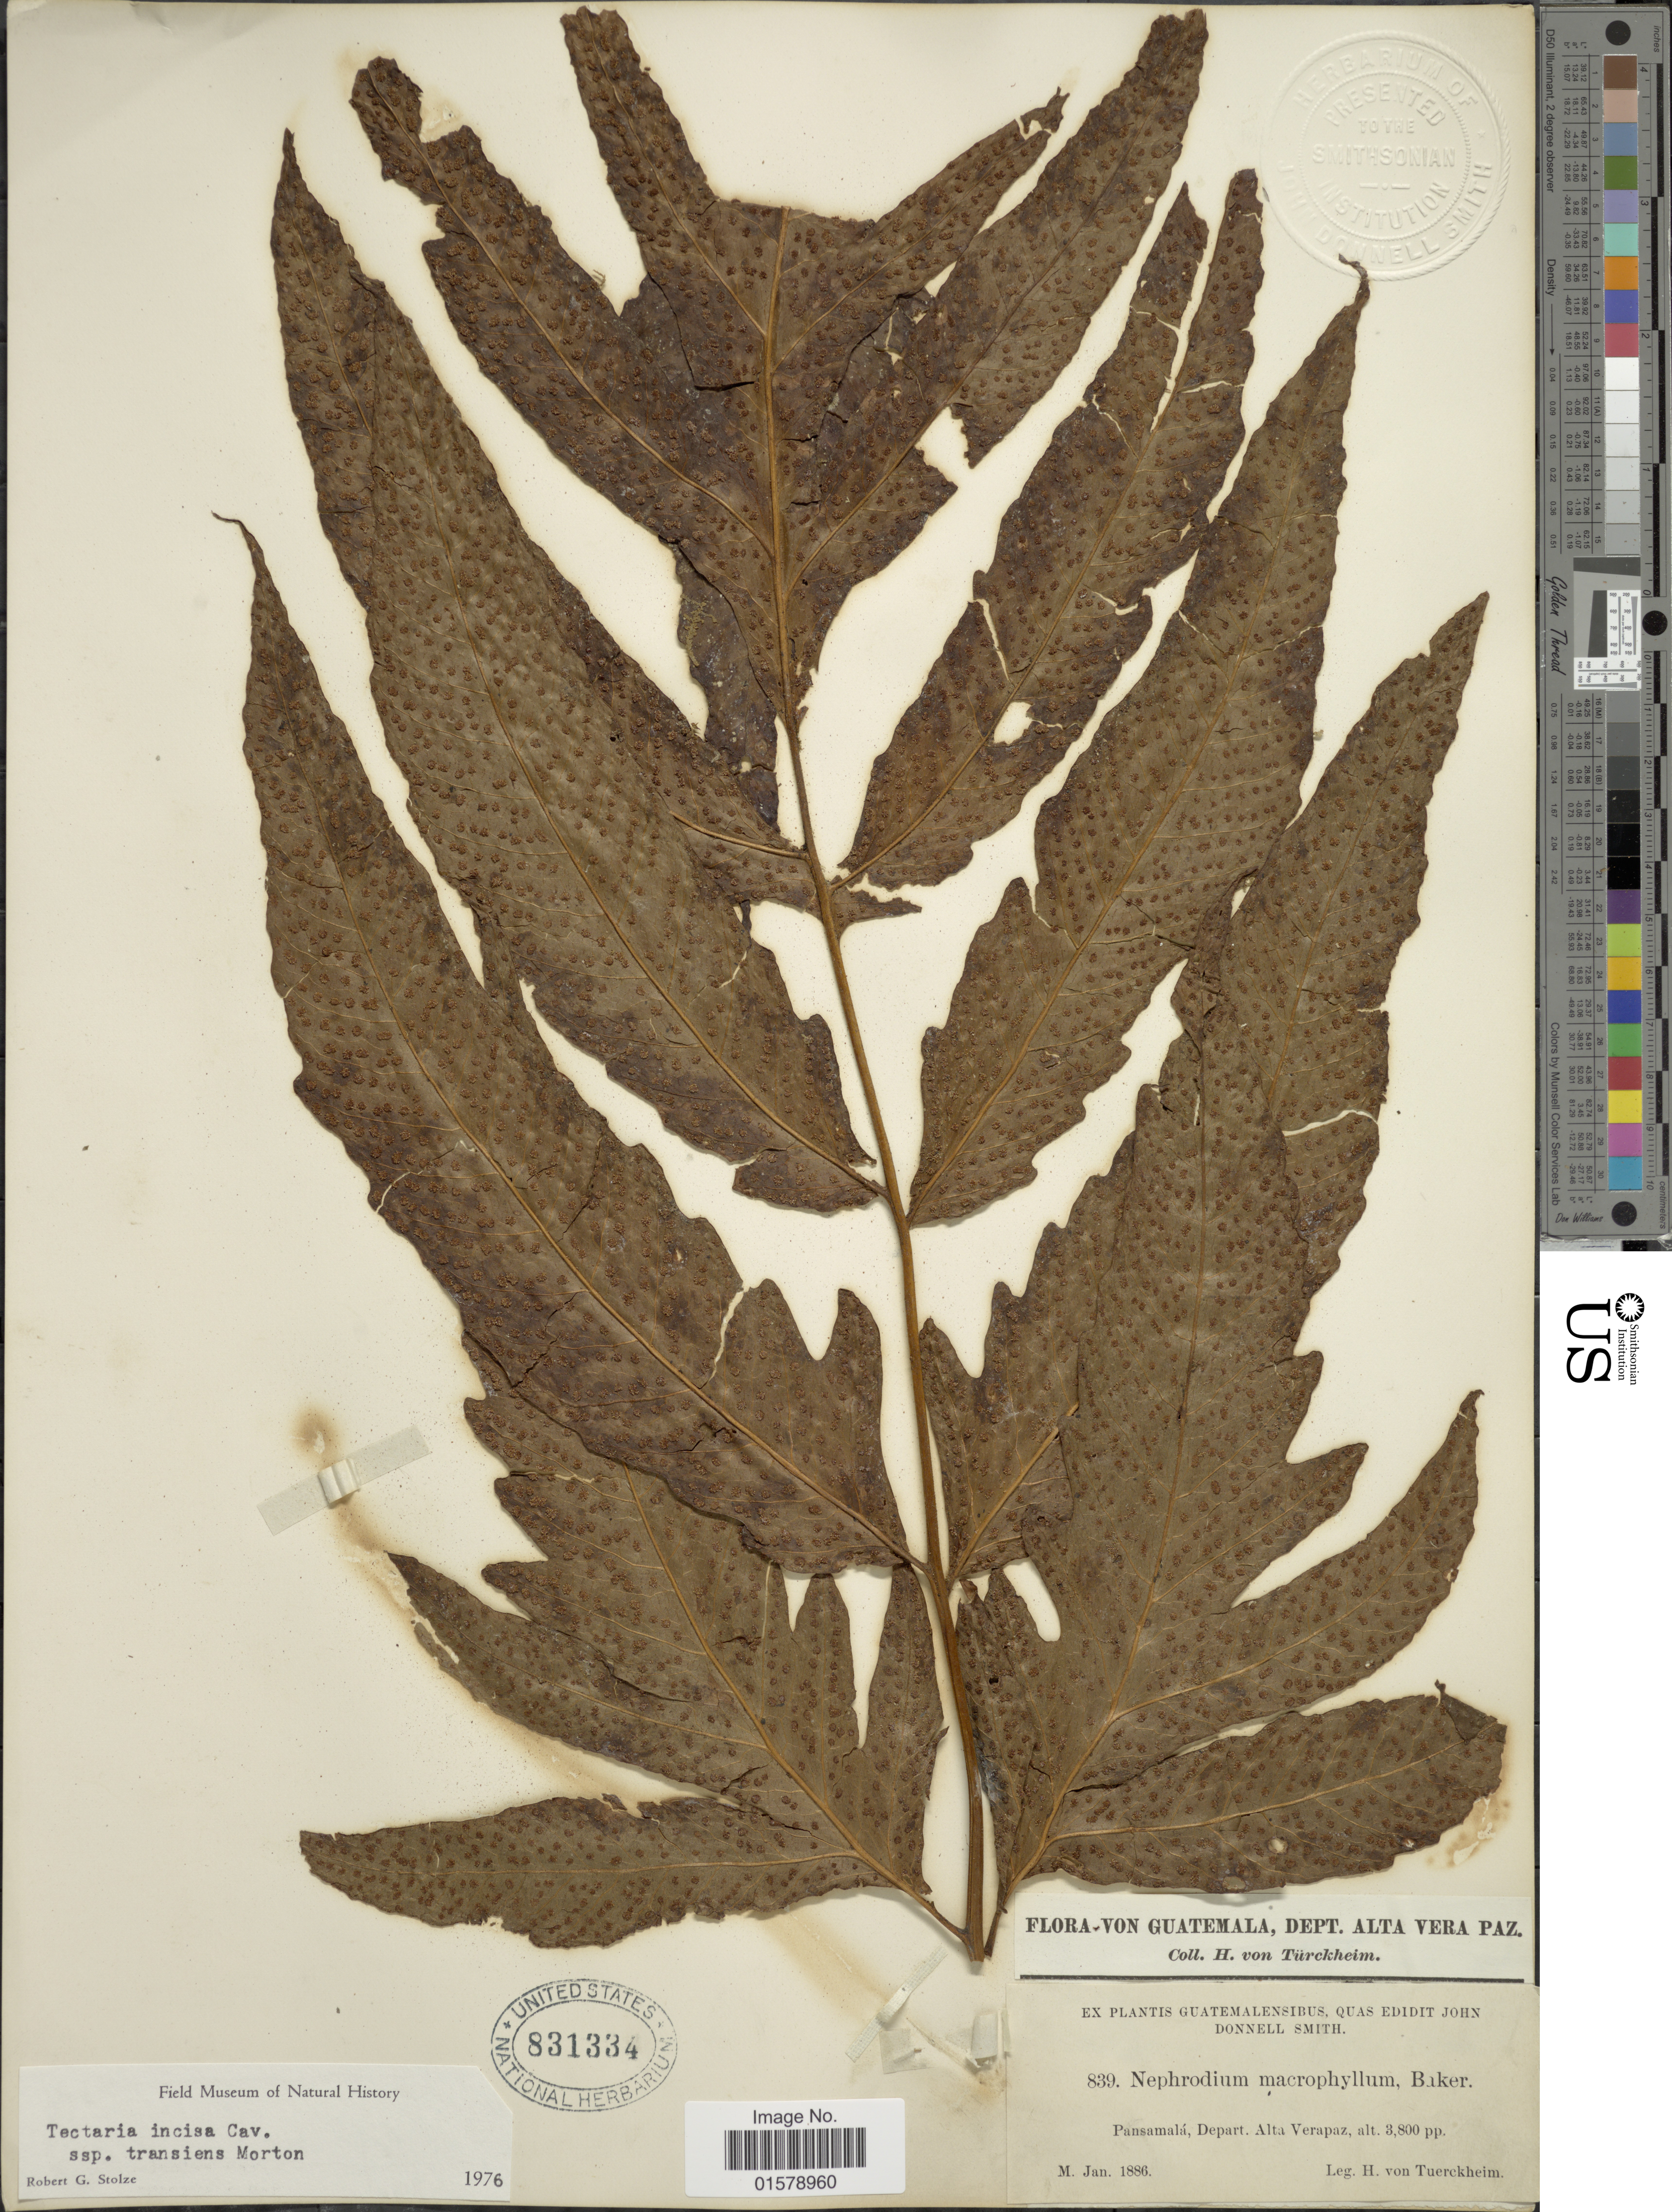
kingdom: Plantae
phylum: Tracheophyta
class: Polypodiopsida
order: Polypodiales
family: Tectariaceae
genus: Tectaria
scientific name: Tectaria transiens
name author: (C.V. Morton) A.R. Sm.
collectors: H. von Tuerckheim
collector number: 839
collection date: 1886-01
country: Guatemala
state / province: Alta Verapaz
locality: Pansamala, Depart. Alta Verapaz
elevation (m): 1158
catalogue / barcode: US 831334